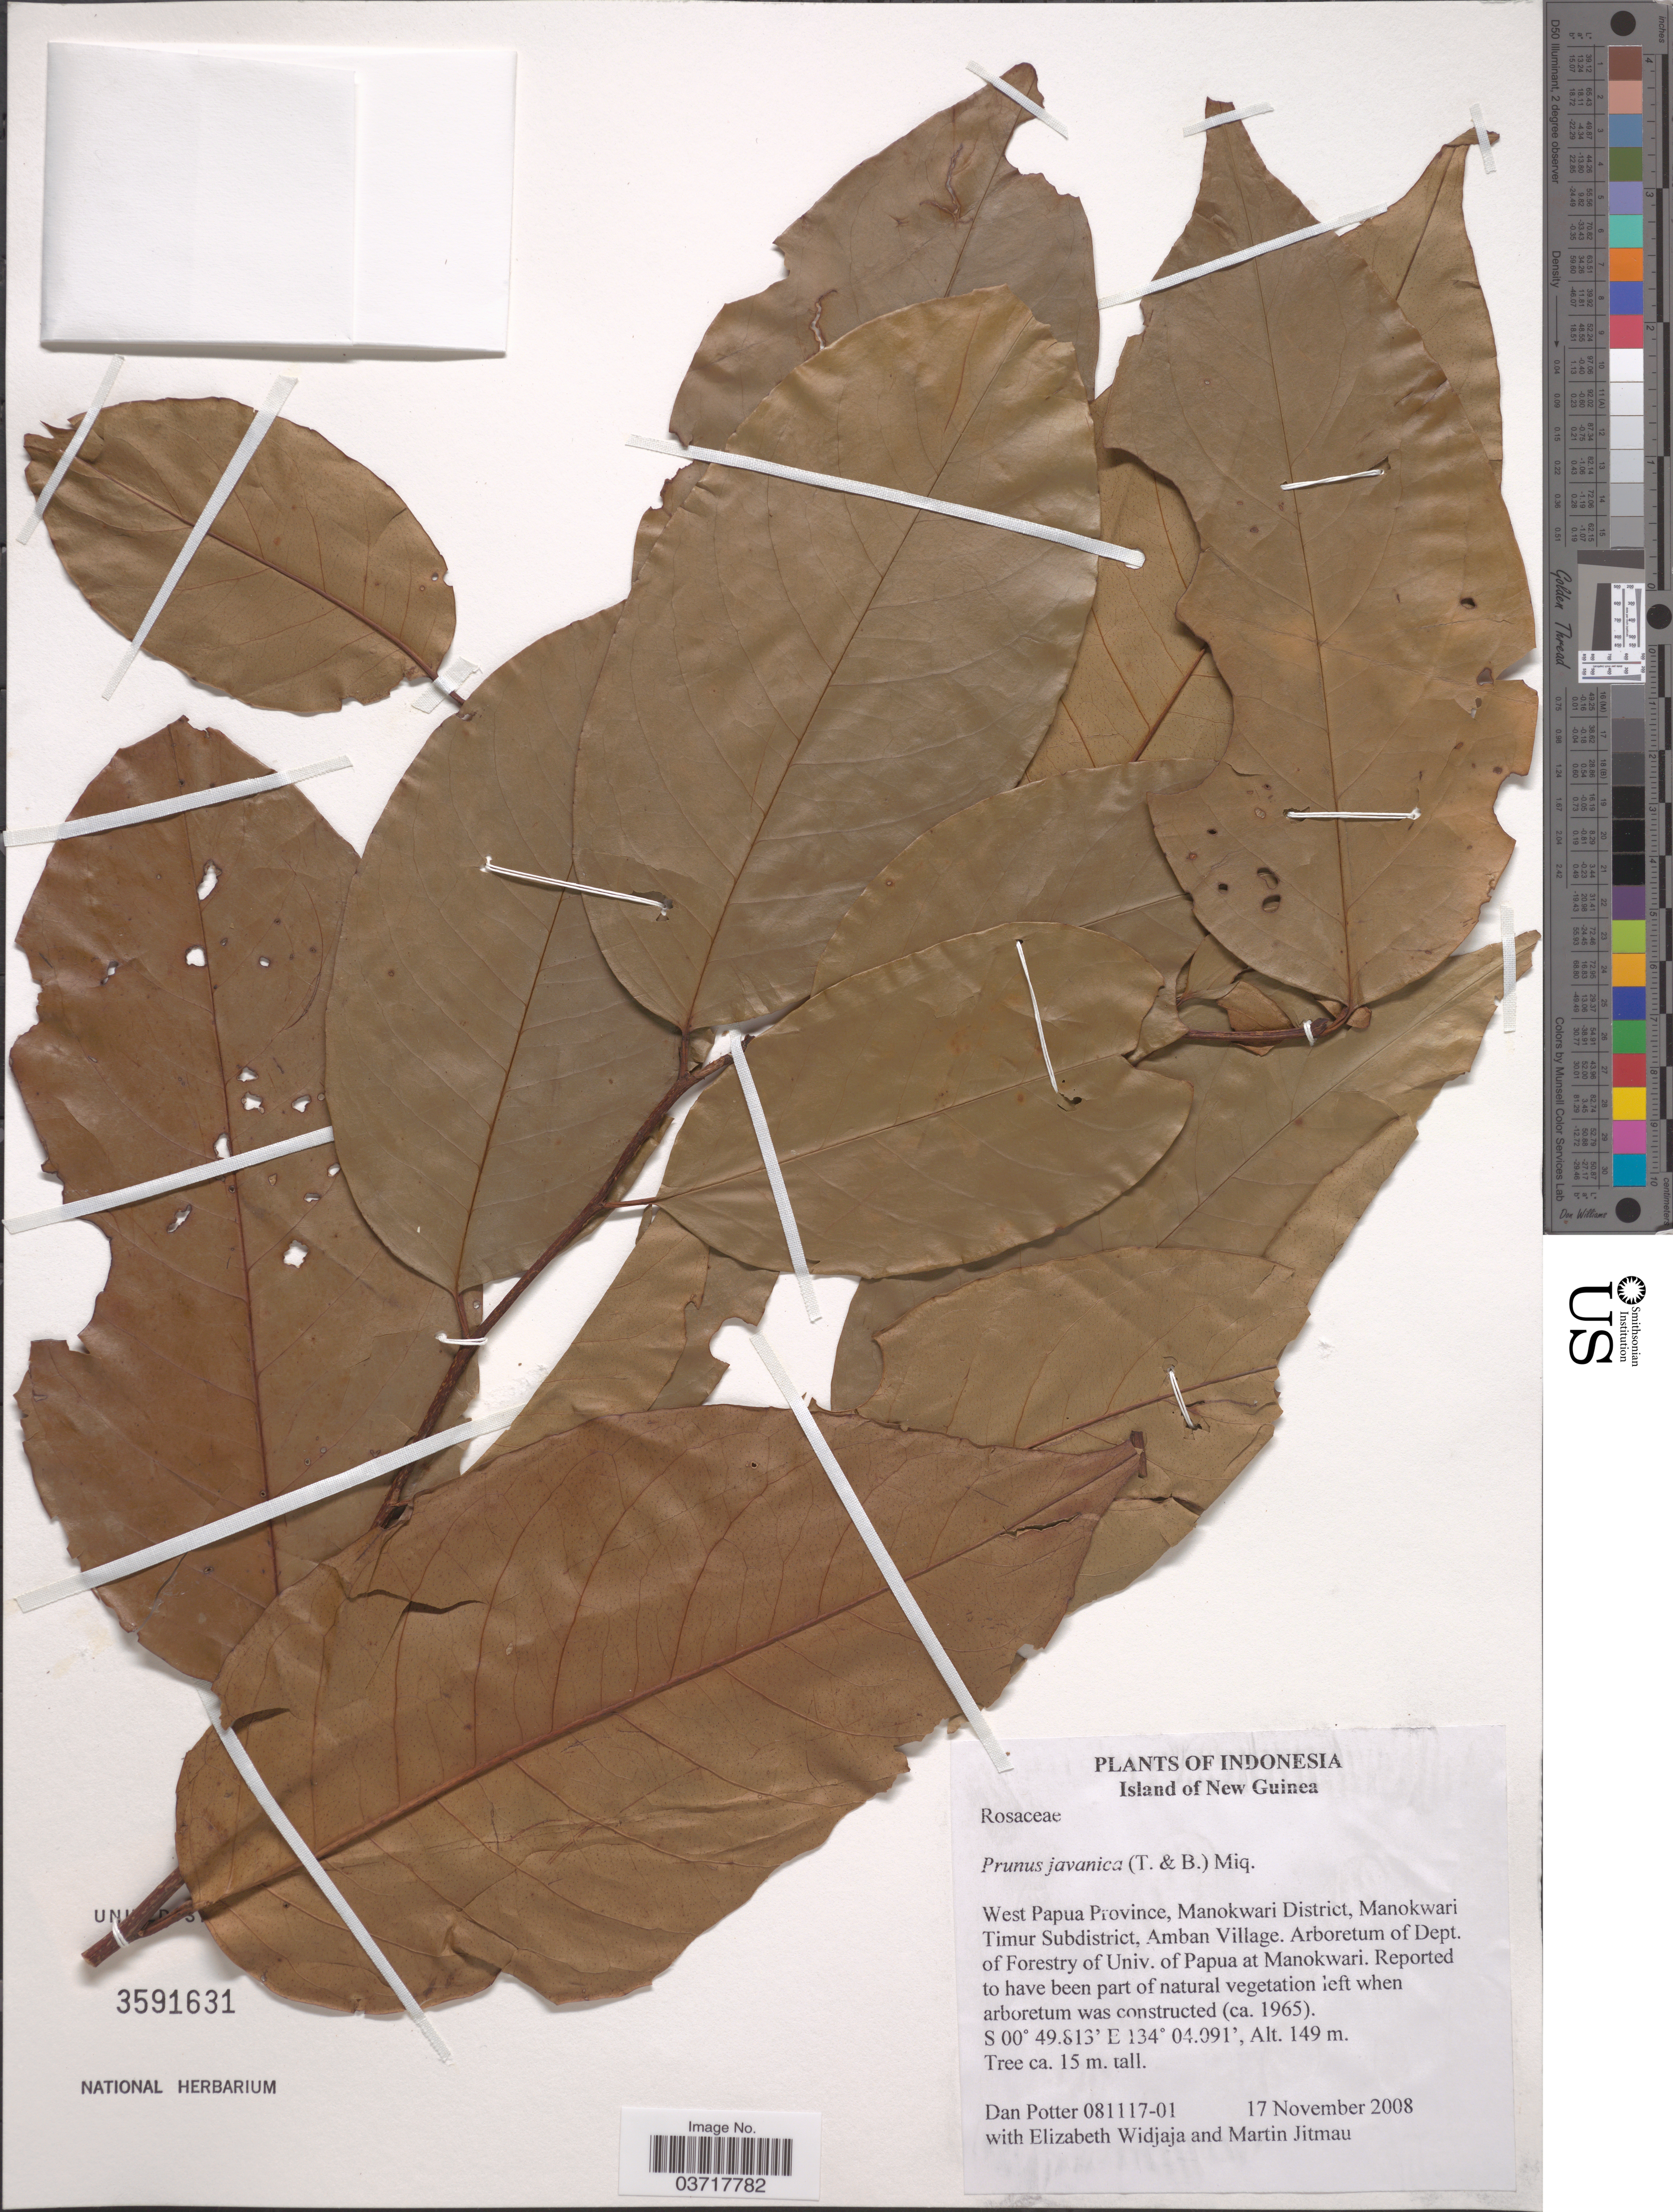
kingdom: Plantae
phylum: Tracheophyta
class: Magnoliopsida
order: Rosales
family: Rosaceae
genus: Prunus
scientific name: Prunus javanica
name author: (Teijsm. & Binn.) Miq.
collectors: D. Potter, E. A. Widjaja & M. Jitmau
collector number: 081117-01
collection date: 2008-11-17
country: Indonesia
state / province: Papua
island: New Guinea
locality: Island of New Guinea. West Papua Province, Manokwari District, Manokwari Timur Subdistrict, Amban Village. Arboretum of Dept. of Forestry of Univ. of Papua at Manokwari.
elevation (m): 149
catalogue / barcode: US 3591631